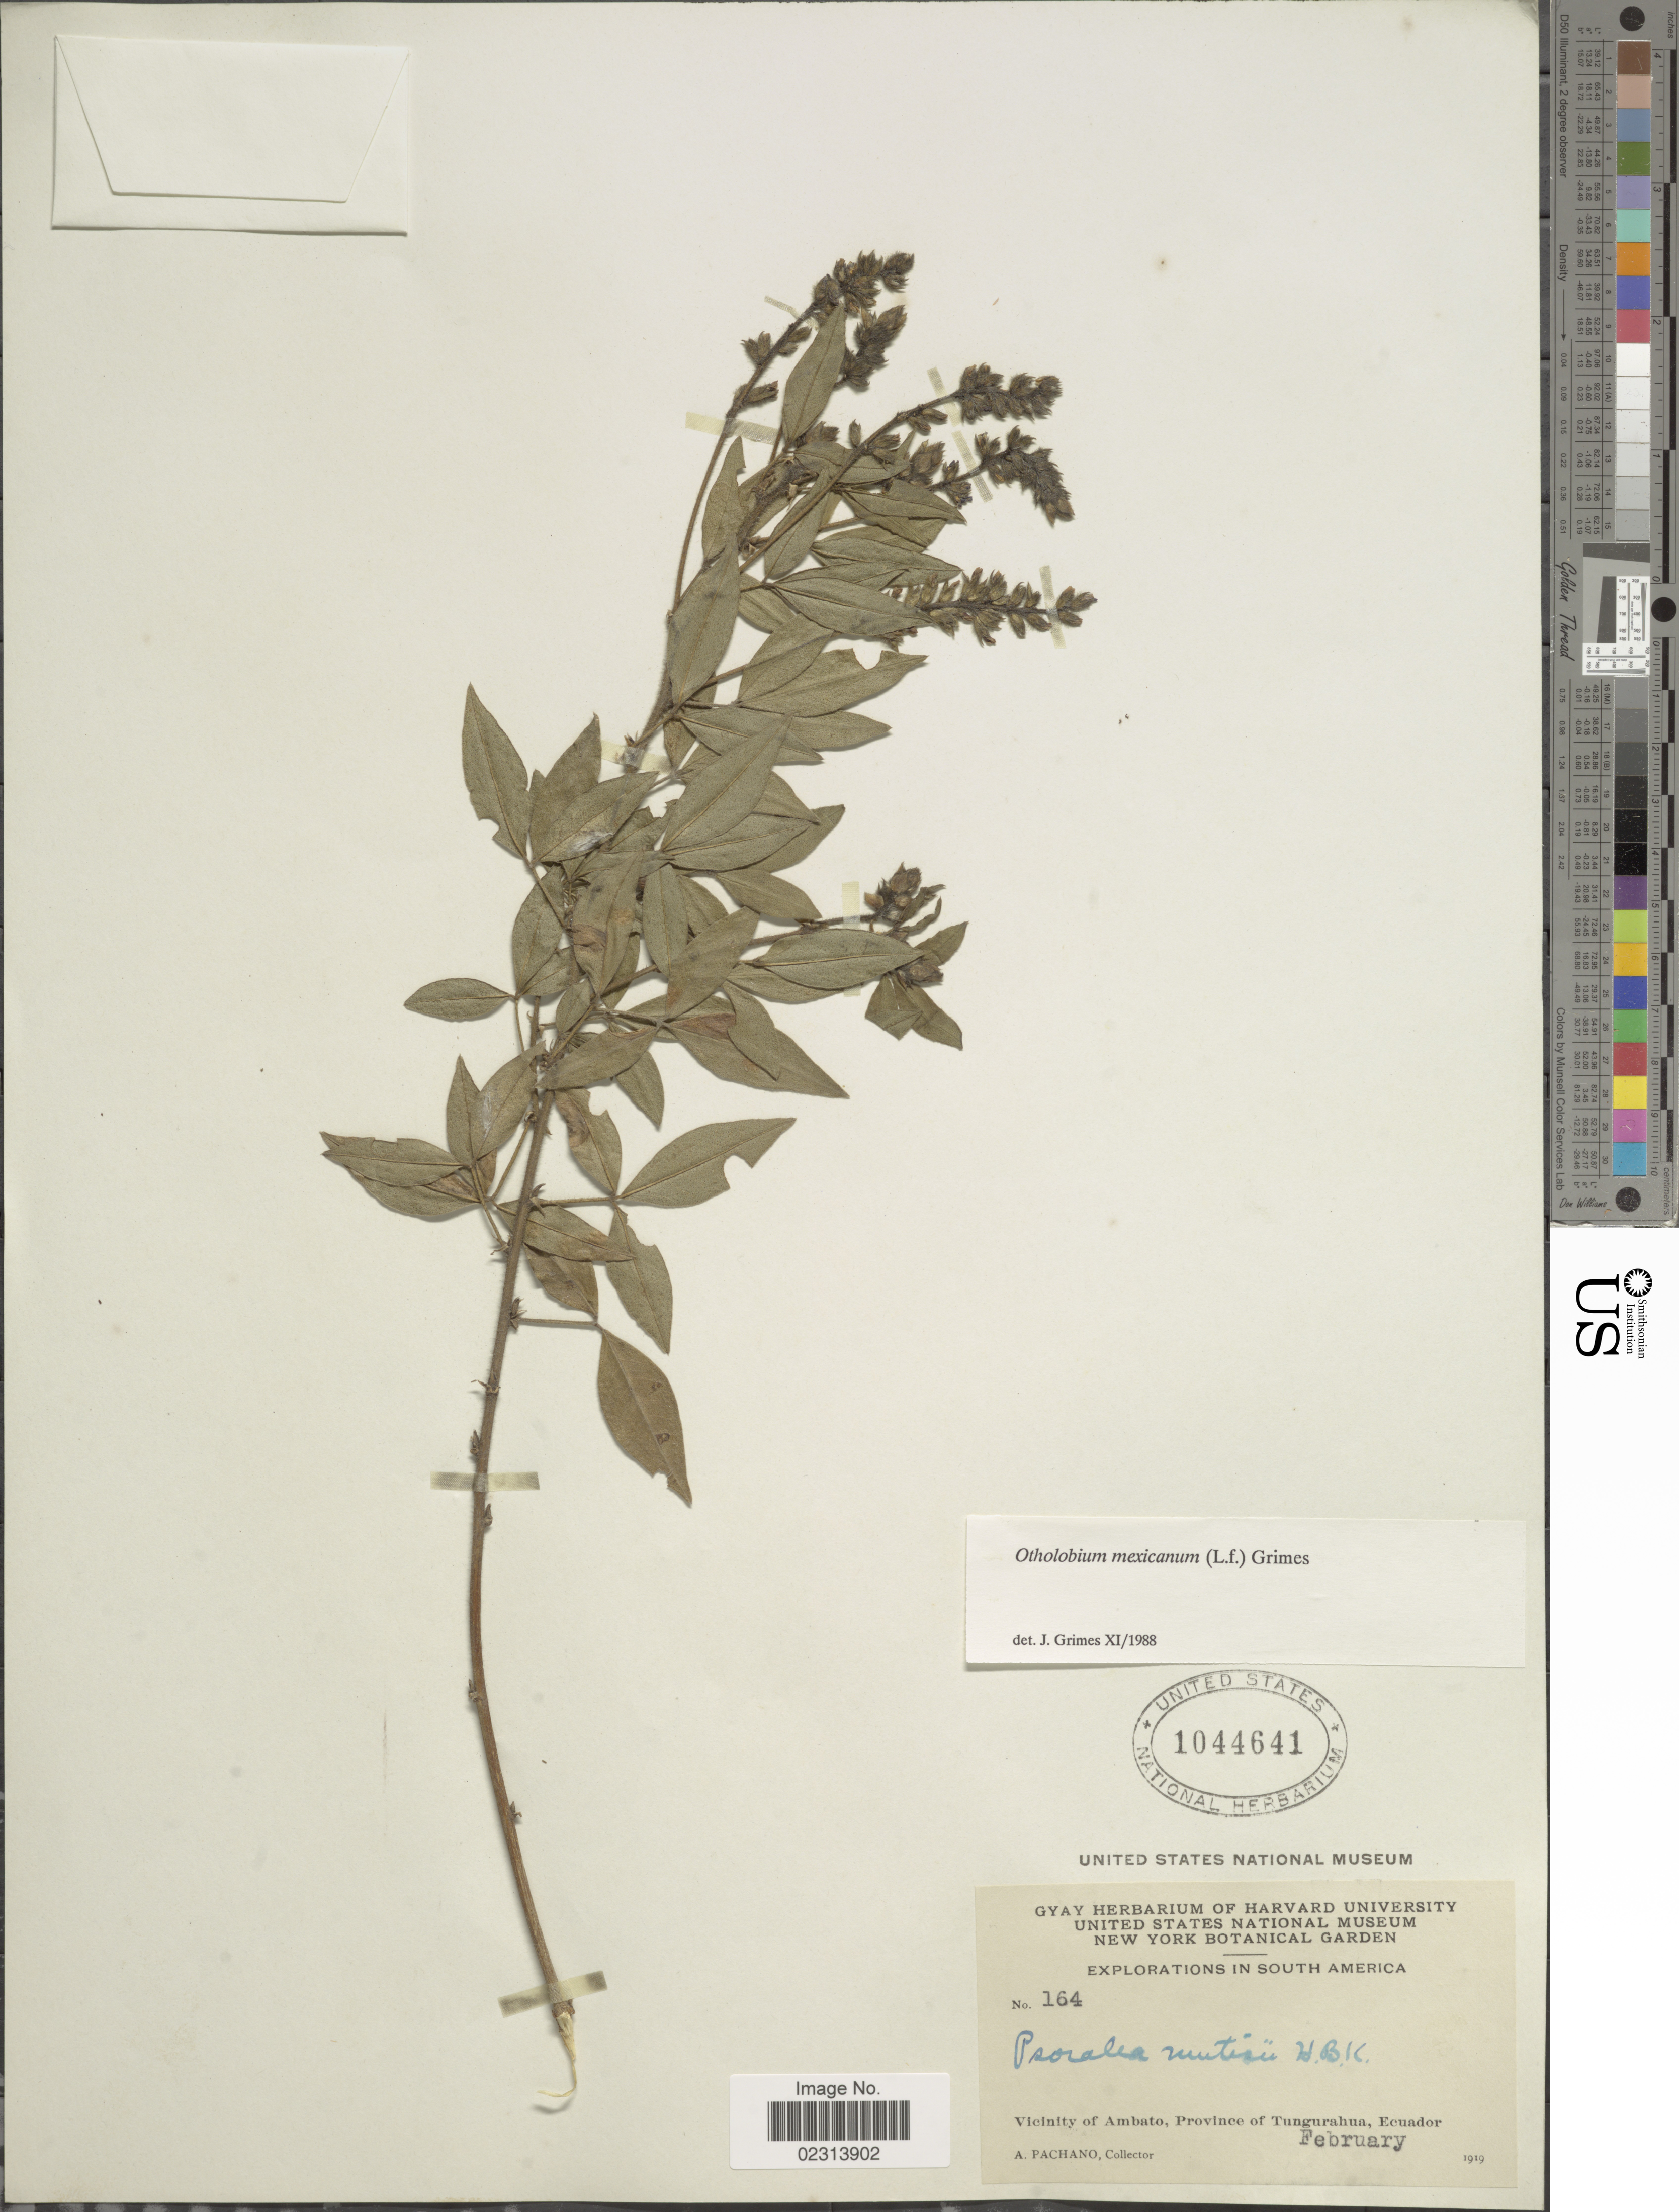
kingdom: Plantae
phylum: Tracheophyta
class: Magnoliopsida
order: Fabales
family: Fabaceae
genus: Otholobium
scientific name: Otholobium mexicanum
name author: (L. f.) J.W. Grimes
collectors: A. Pachano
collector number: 164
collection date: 1919-02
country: Ecuador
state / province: Tungurahua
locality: Vicinity of Ambato, Province of Tungurahua, Ecuador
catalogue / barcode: US 1044641